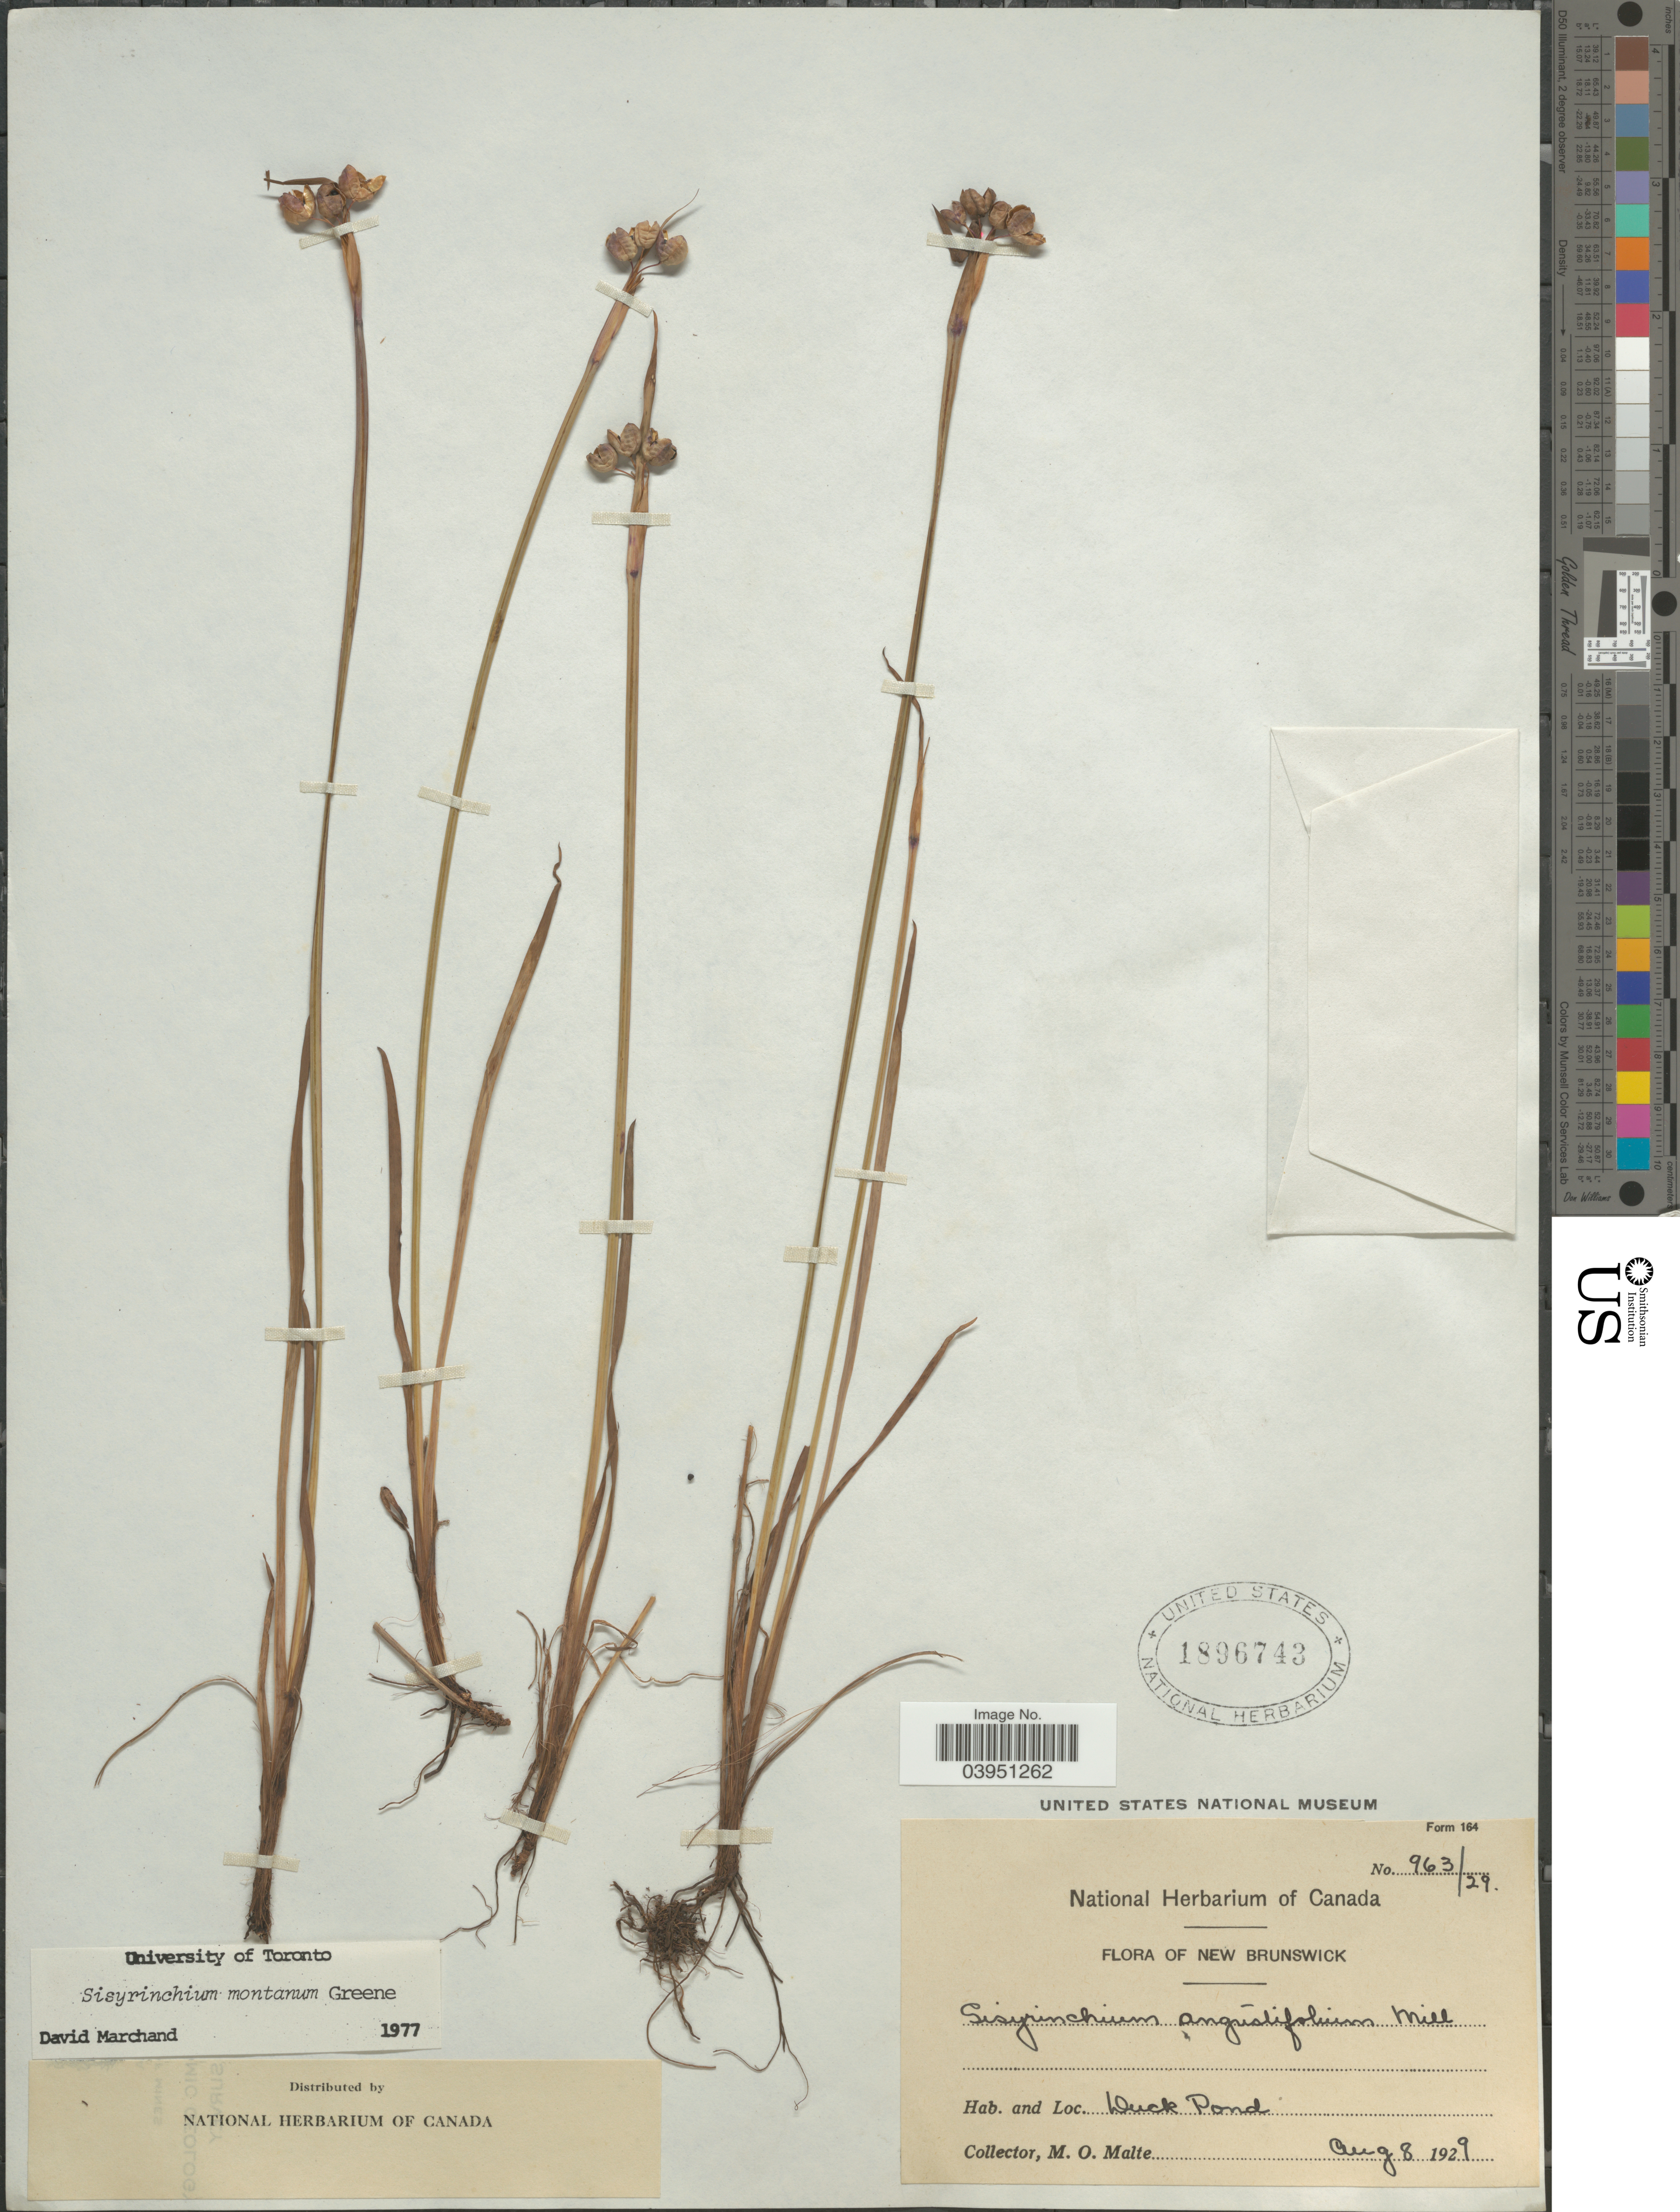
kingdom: Plantae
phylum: Tracheophyta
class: Liliopsida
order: Asparagales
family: Iridaceae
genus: Sisyrinchium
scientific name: Sisyrinchium montanum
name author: Greene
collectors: M. O. Malte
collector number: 963/29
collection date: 1929-08-08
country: Canada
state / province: New Brunswick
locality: Duck Pond.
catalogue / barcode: US 1896743